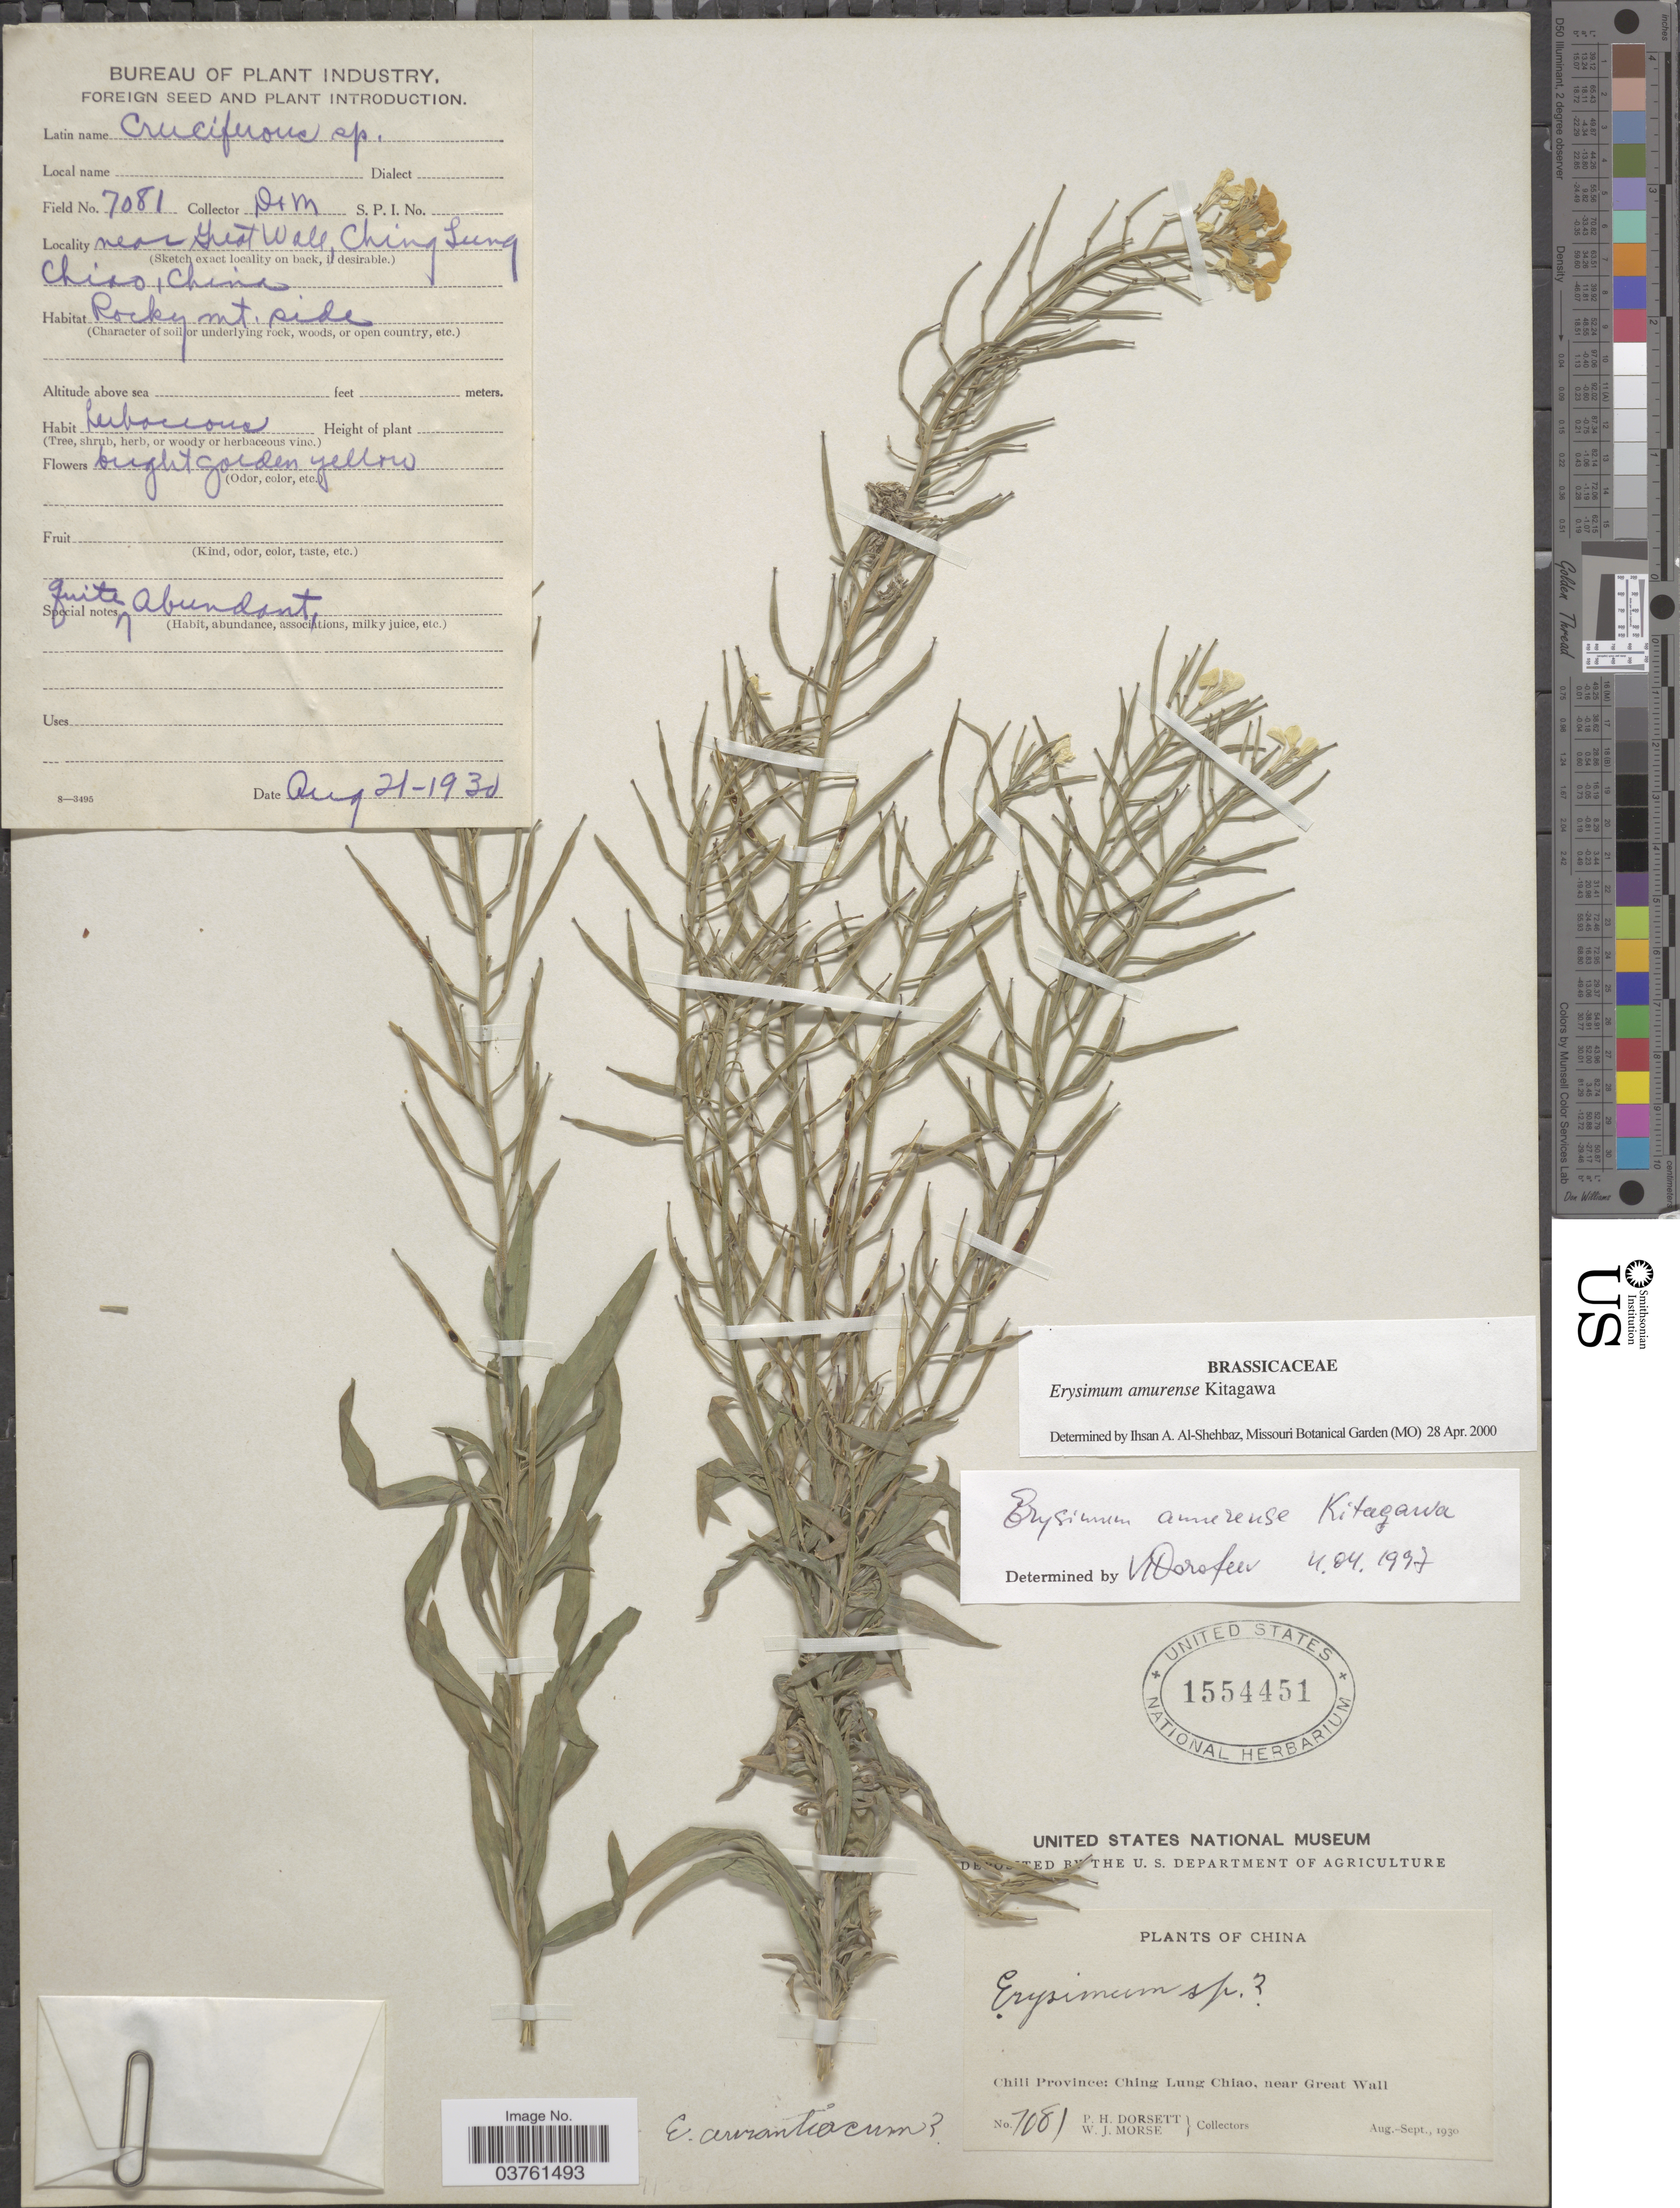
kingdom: Plantae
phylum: Tracheophyta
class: Magnoliopsida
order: Brassicales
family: Brassicaceae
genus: Erysimum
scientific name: Erysimum amurense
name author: Kitag.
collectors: P. H. Dorsett & W. J. Morse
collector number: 7081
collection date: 1930-08-21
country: China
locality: Near Great Wall, Ching Lung Chiao. Rocky mt. side. Chili Province.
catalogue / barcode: US 1554451